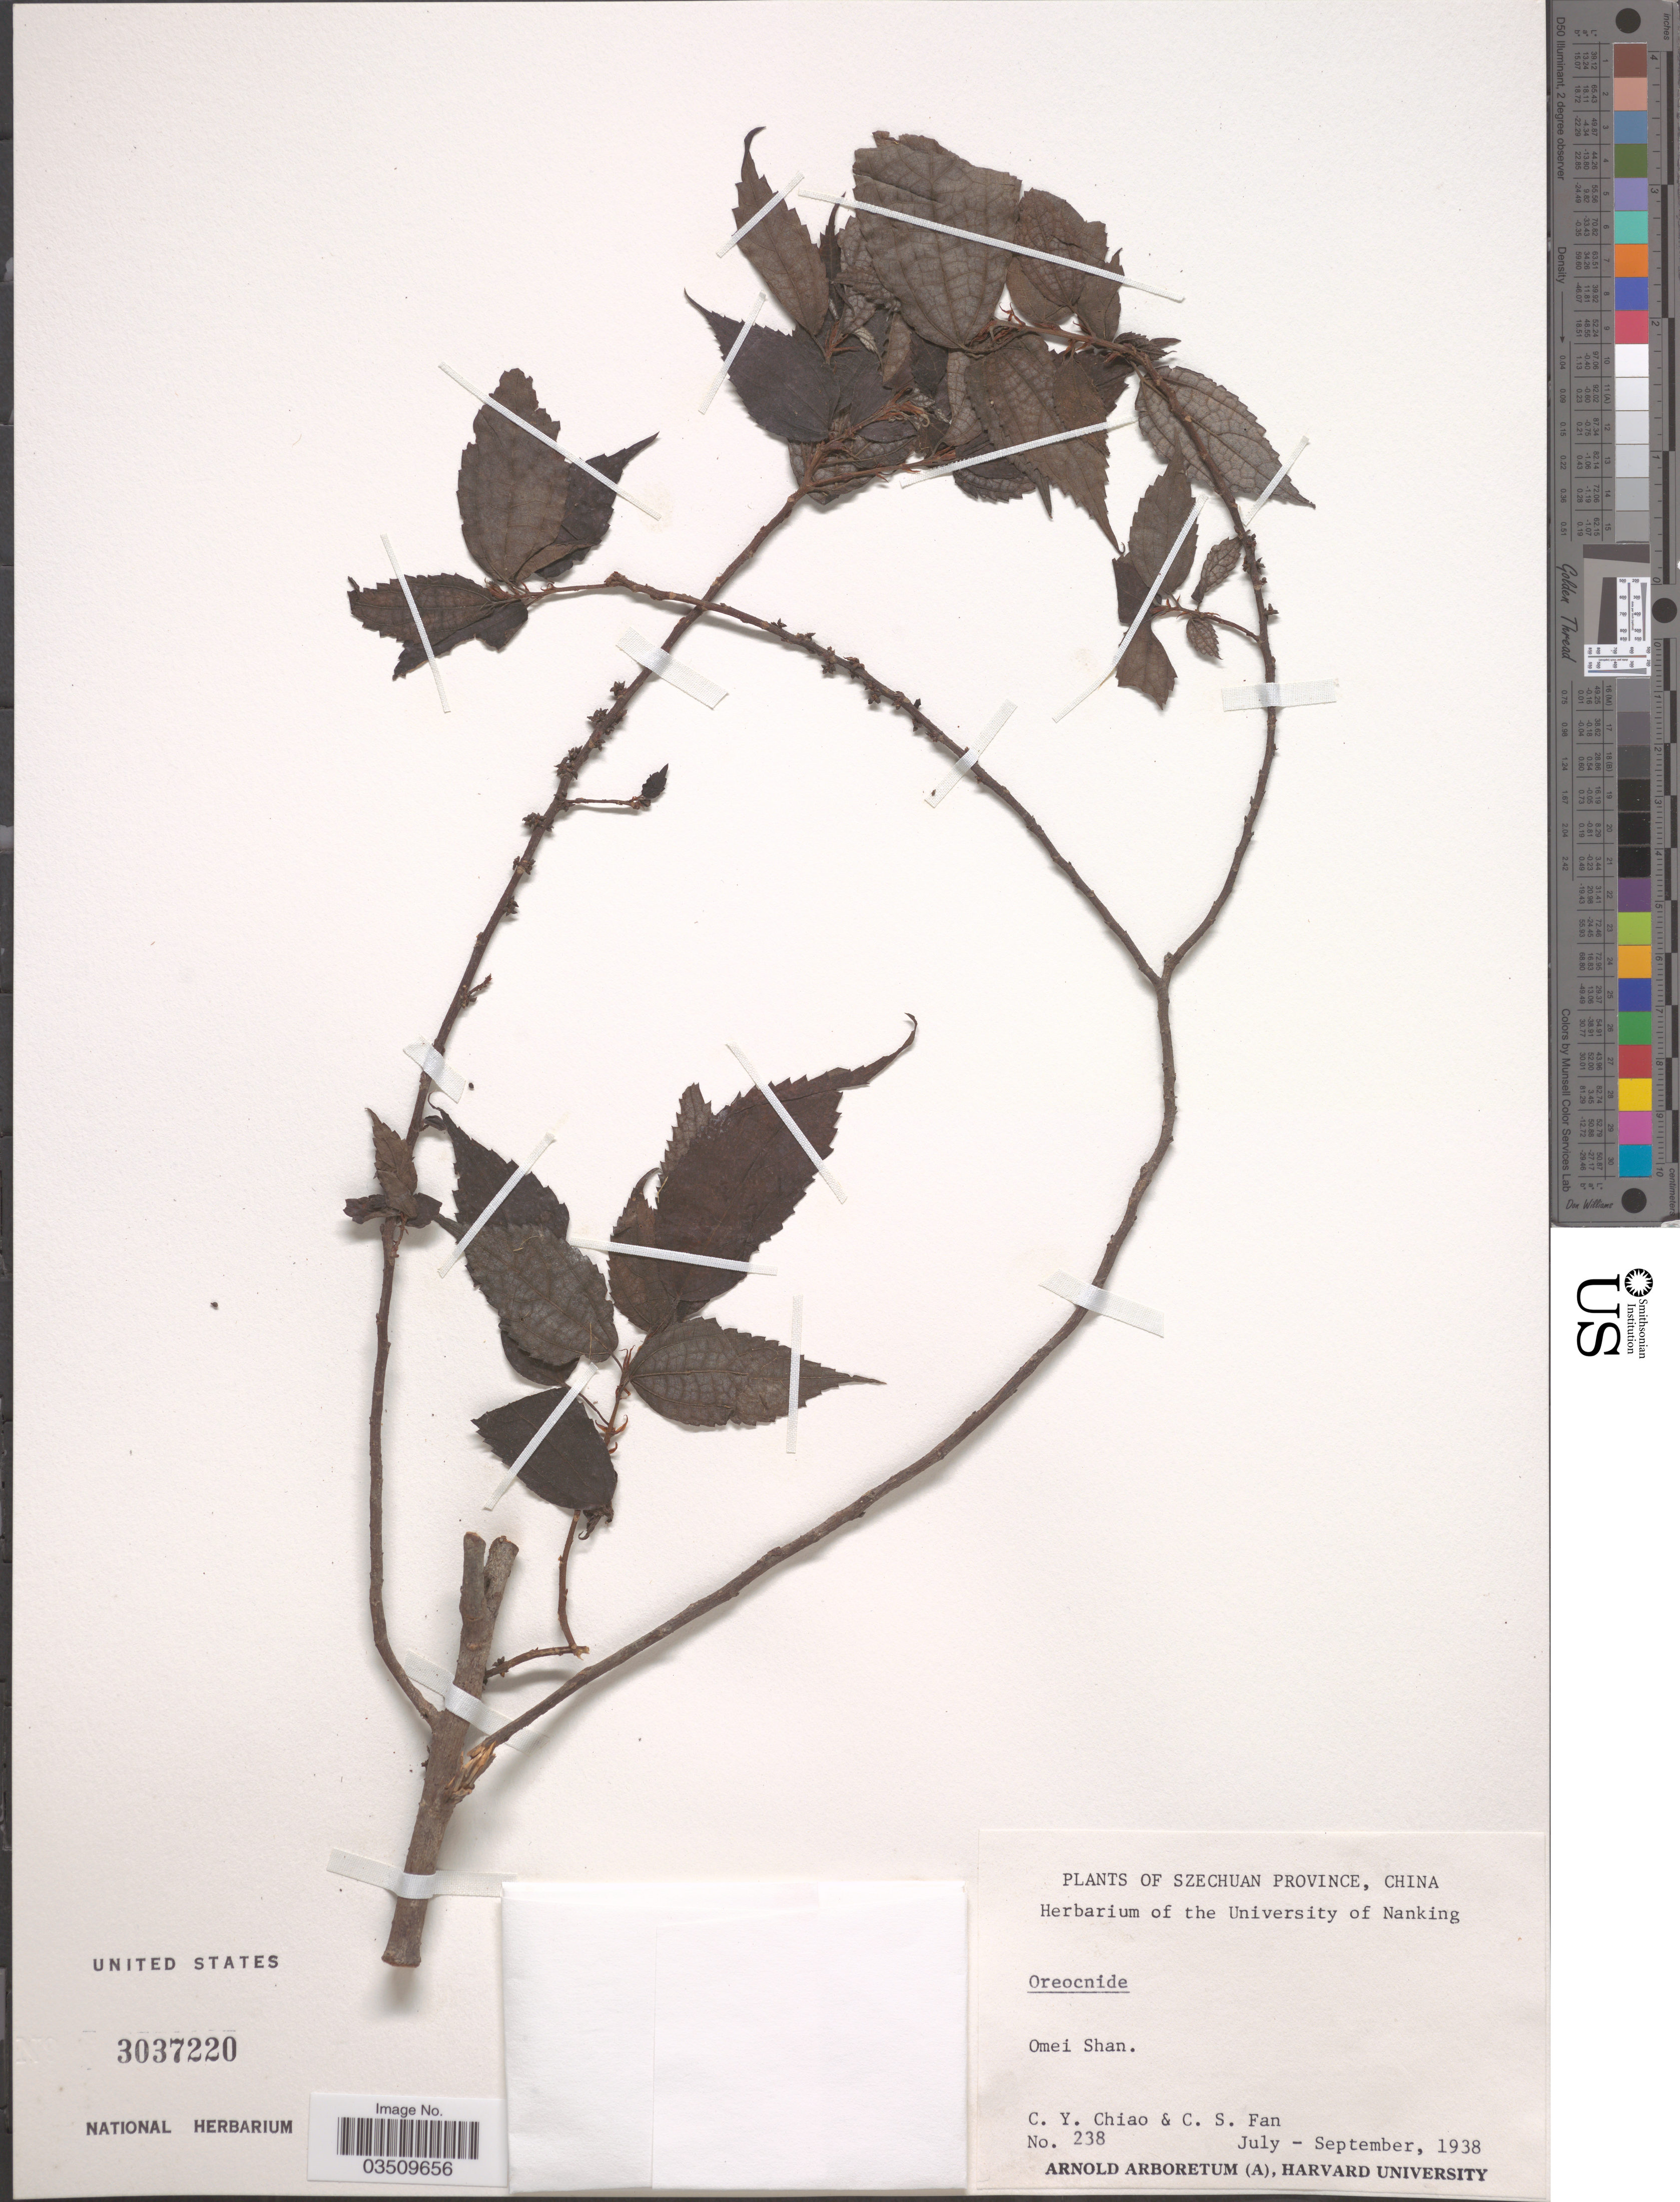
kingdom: Plantae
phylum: Tracheophyta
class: Magnoliopsida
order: Rosales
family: Urticaceae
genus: Oreocnide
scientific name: Oreocnide sp.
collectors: C. Chaio & C. S. Fan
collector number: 238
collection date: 1938-07/1938-09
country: China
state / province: Sichuan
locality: Szechuan Province. Omei Shan.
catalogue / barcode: US 3037220